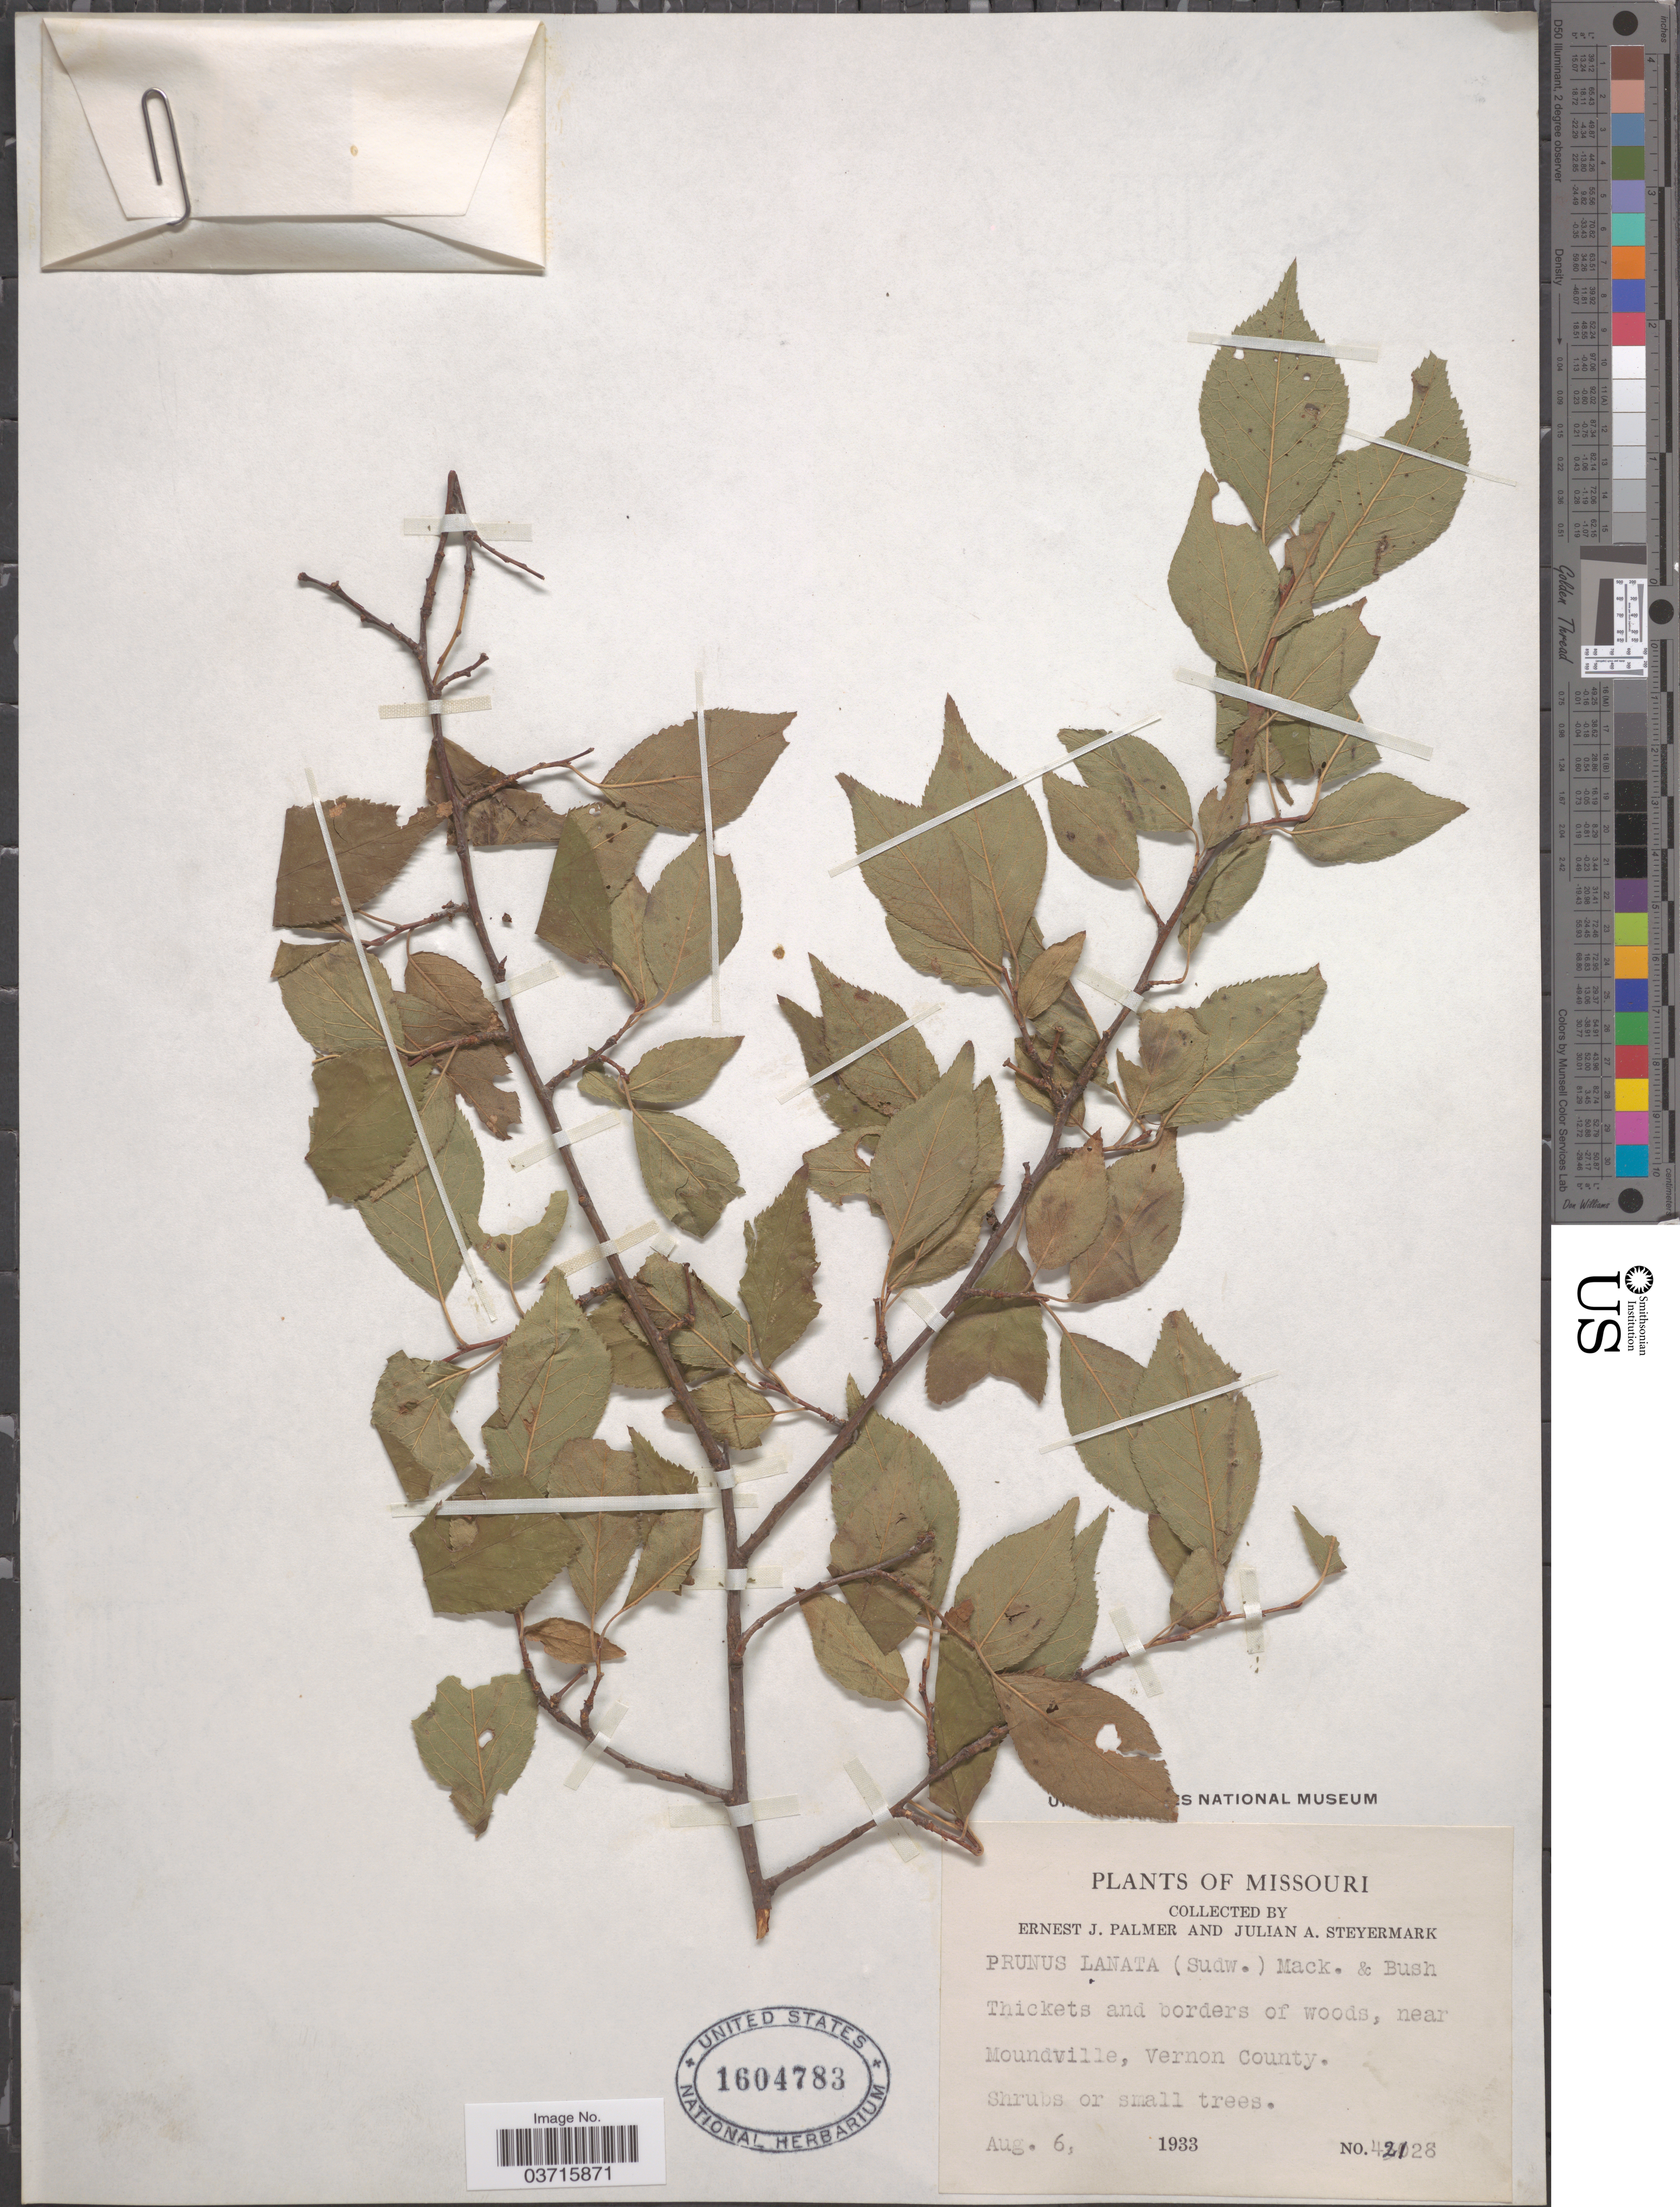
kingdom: Plantae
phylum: Tracheophyta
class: Magnoliopsida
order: Rosales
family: Rosaceae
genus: Prunus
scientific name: Prunus lanata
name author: (Sudw.) Mack. & Bush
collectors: E. J. Palmer & J. Steyermark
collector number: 42128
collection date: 1933-08-06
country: United States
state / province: Missouri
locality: Thickets and borders of woods, near Moundville, Vernon County.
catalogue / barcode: US 1604783